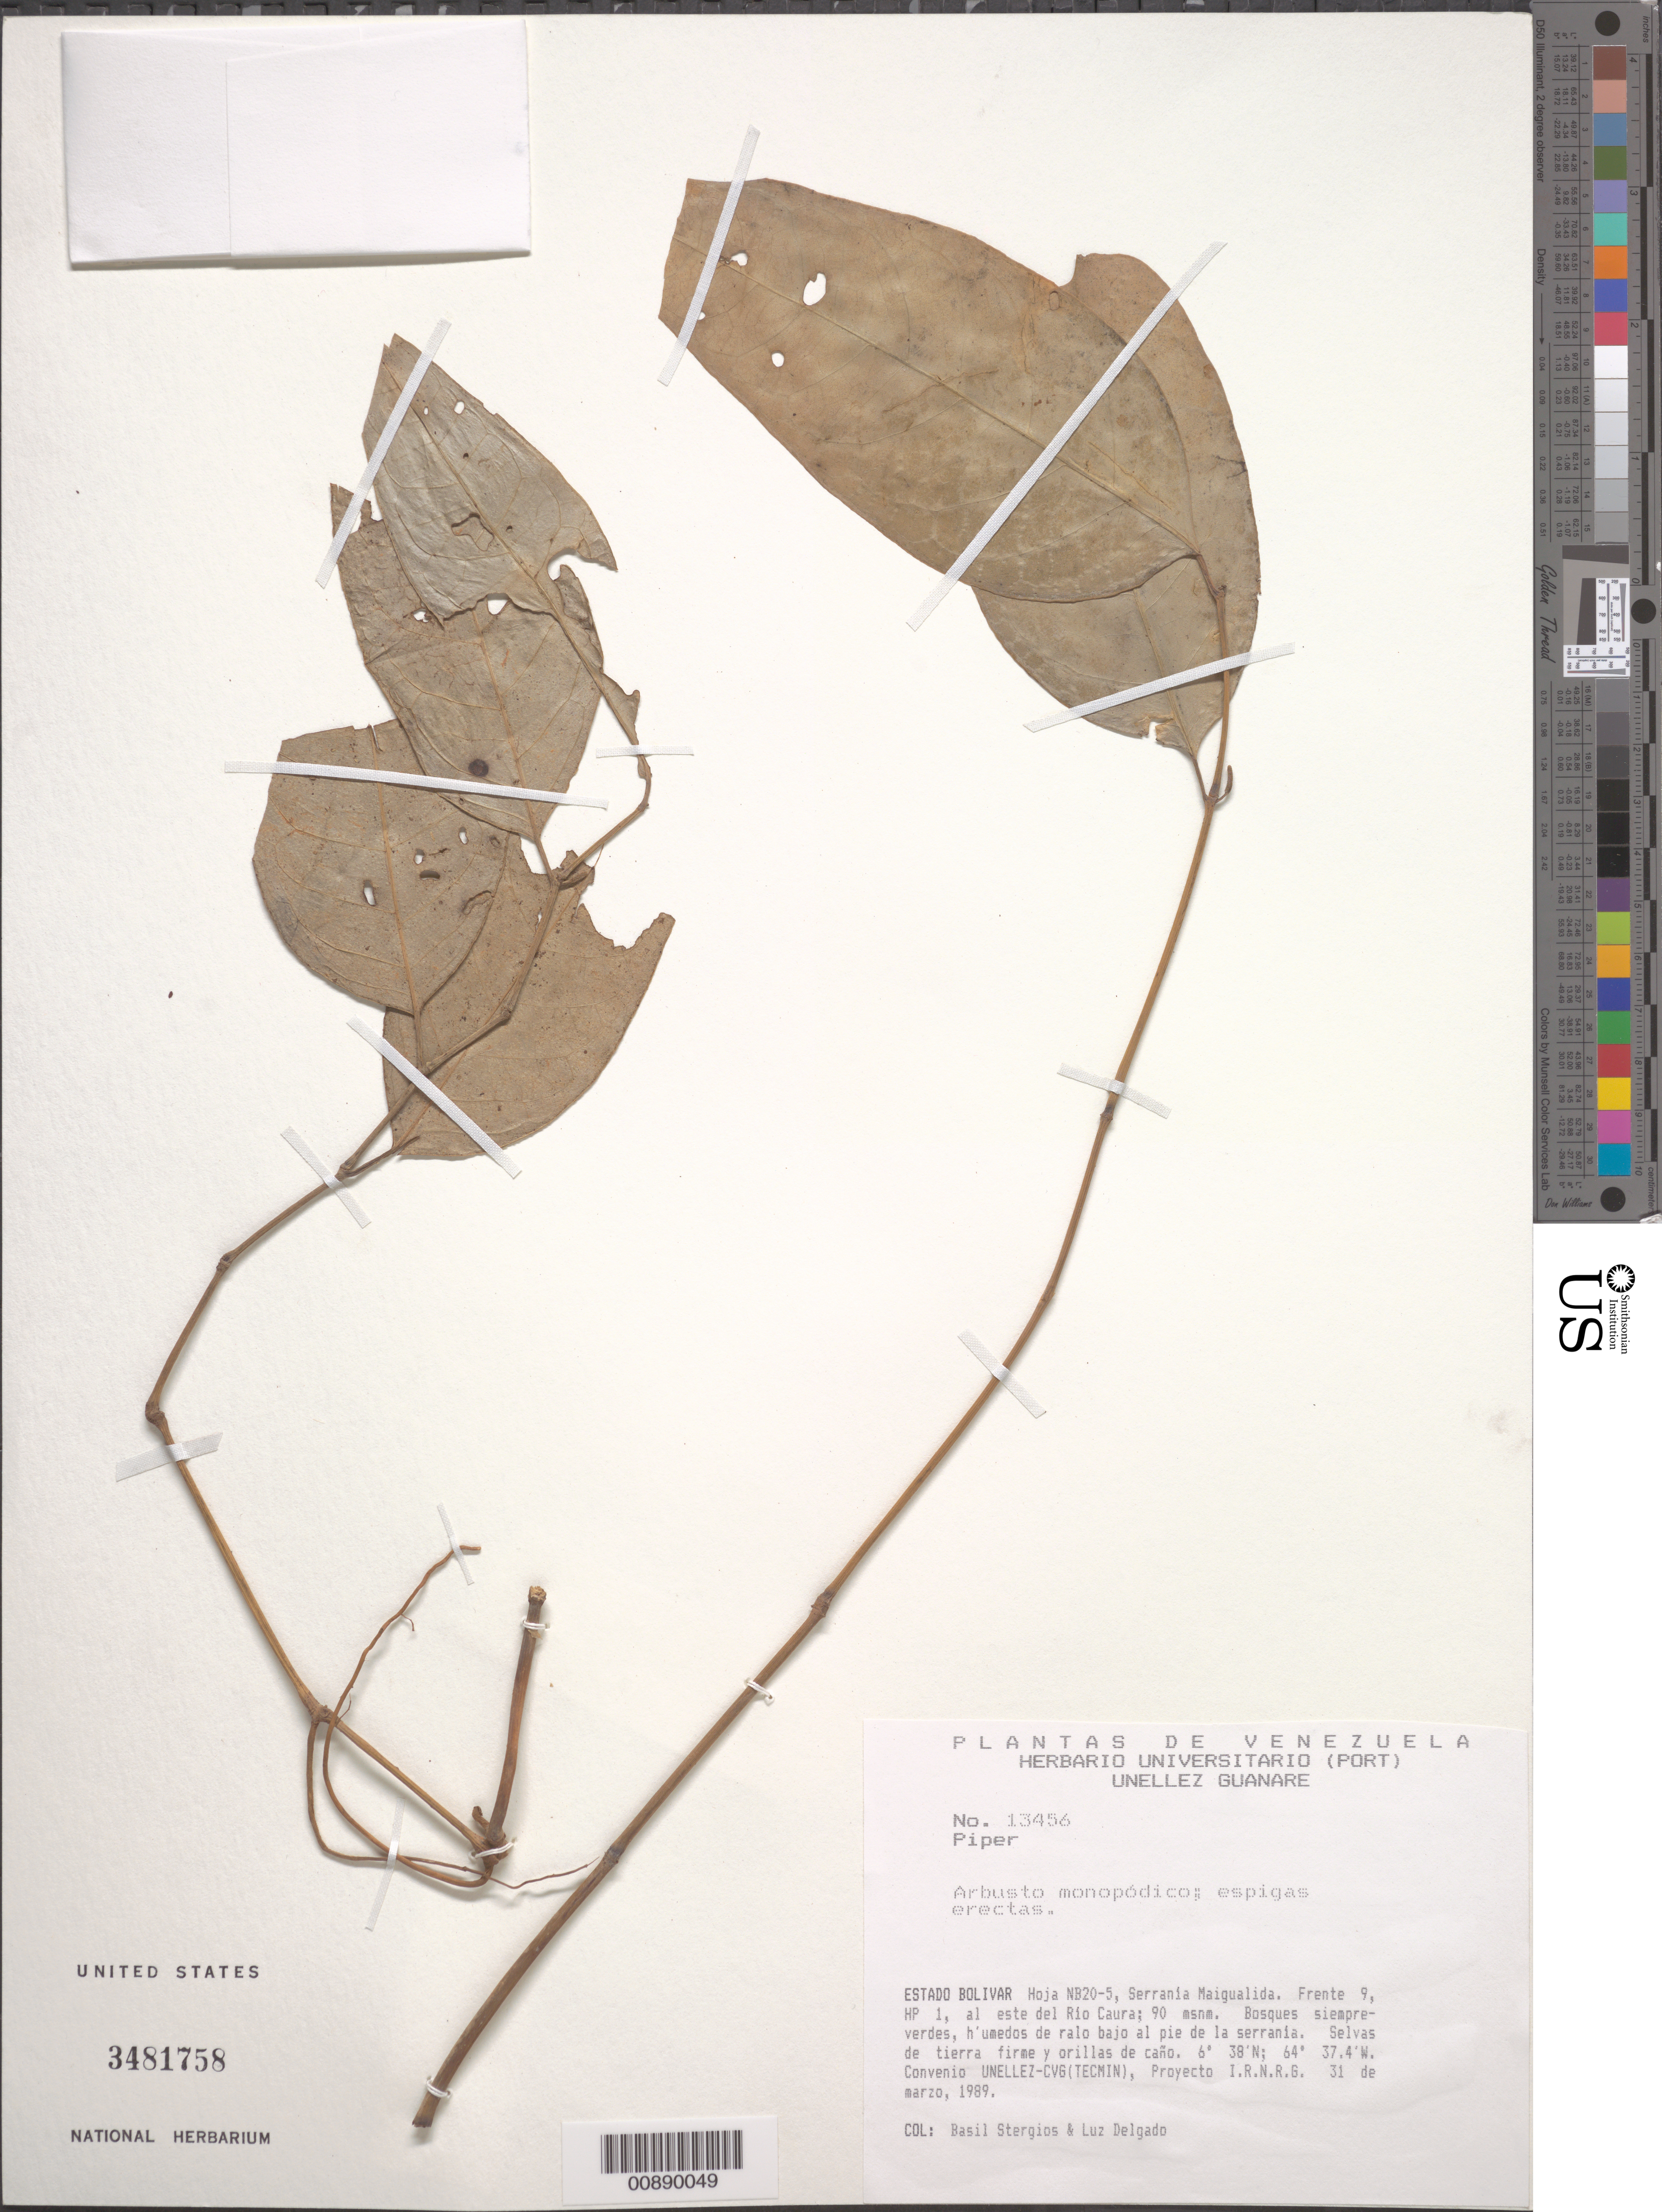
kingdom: Plantae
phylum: Tracheophyta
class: Magnoliopsida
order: Piperales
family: Piperaceae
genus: Piper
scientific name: Piper sp.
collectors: B. G. Stergios & L. Delgado V.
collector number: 13456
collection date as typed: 31-Mar-89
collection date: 1989-03-31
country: Venezuela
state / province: Bolívar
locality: Serrania Maigualida, E del río Caura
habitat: Bosques siempre-verdes, humedos de ralo bajo al pié de la serranía; selvas de tierra firme y orillas de caño; en sotobosque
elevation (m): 90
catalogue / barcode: US 3481758